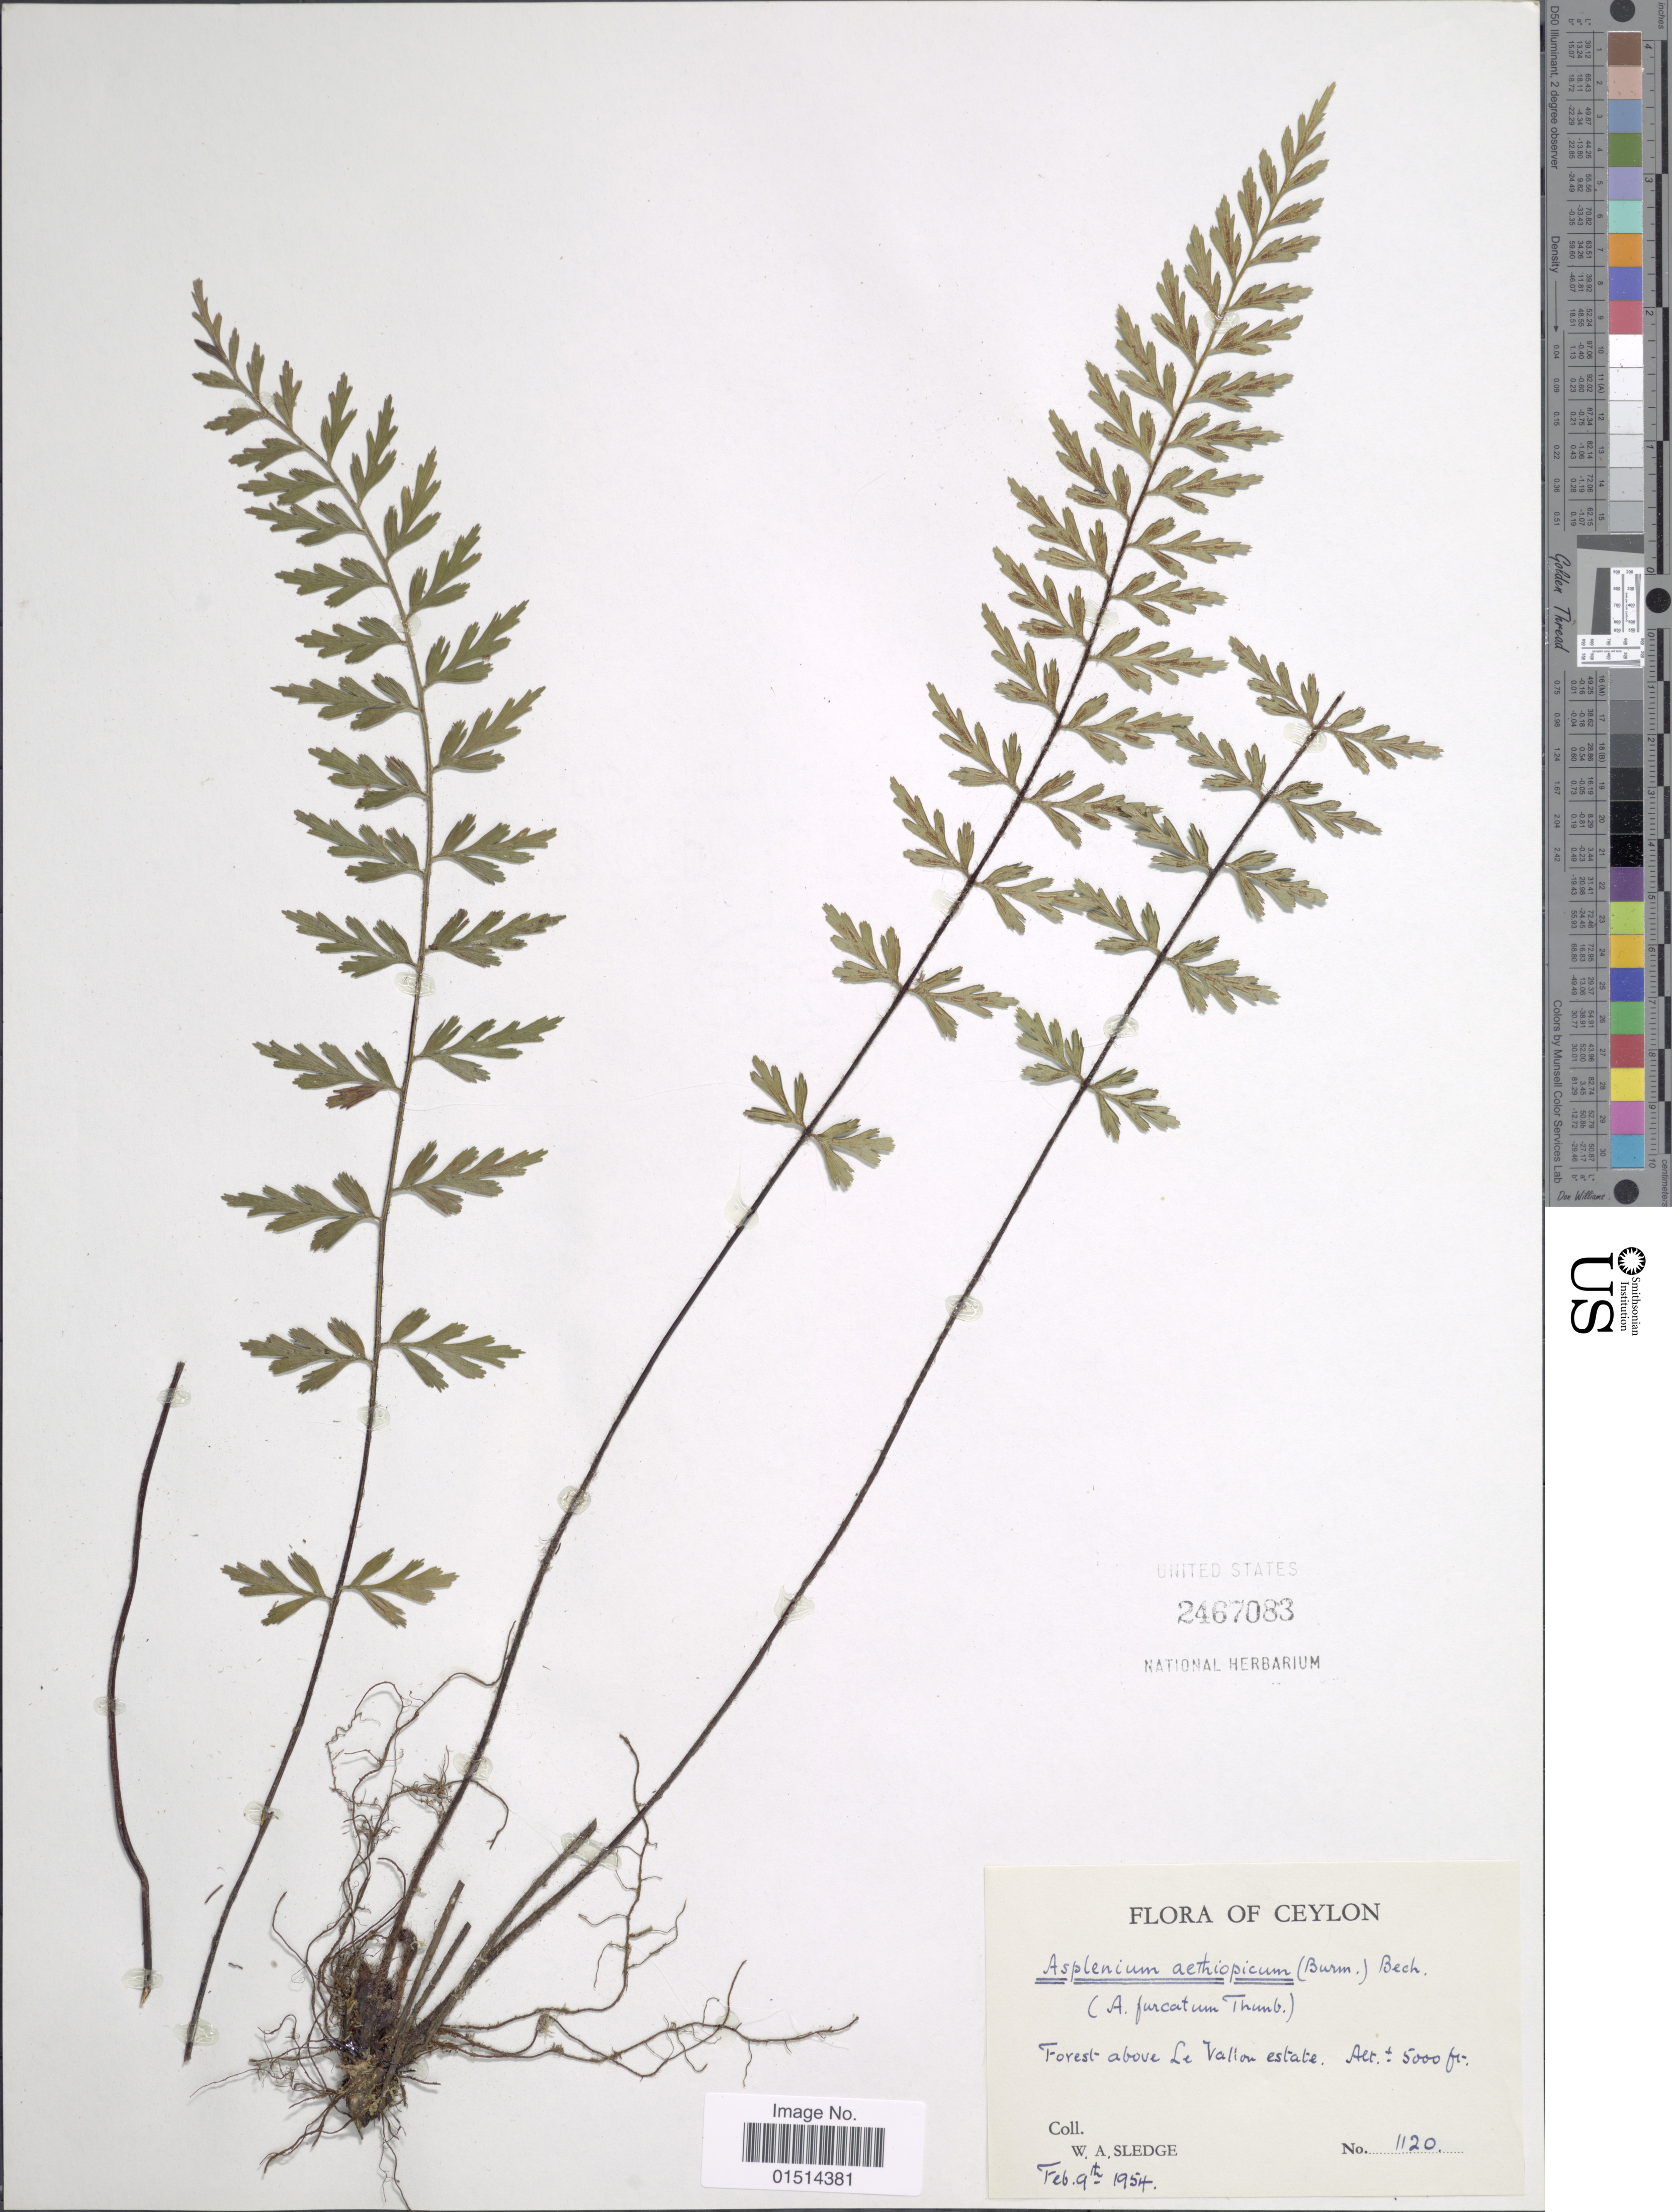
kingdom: Plantae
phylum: Tracheophyta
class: Polypodiopsida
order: Polypodiales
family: Aspleniaceae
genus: Asplenium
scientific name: Asplenium aethiopicum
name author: (Burm. f.) Bech.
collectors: W. A. Sledge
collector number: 1120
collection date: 1954-02-19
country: Sri Lanka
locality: Ceylon, Forest-above Le Valon estate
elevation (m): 1524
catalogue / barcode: US 2467083